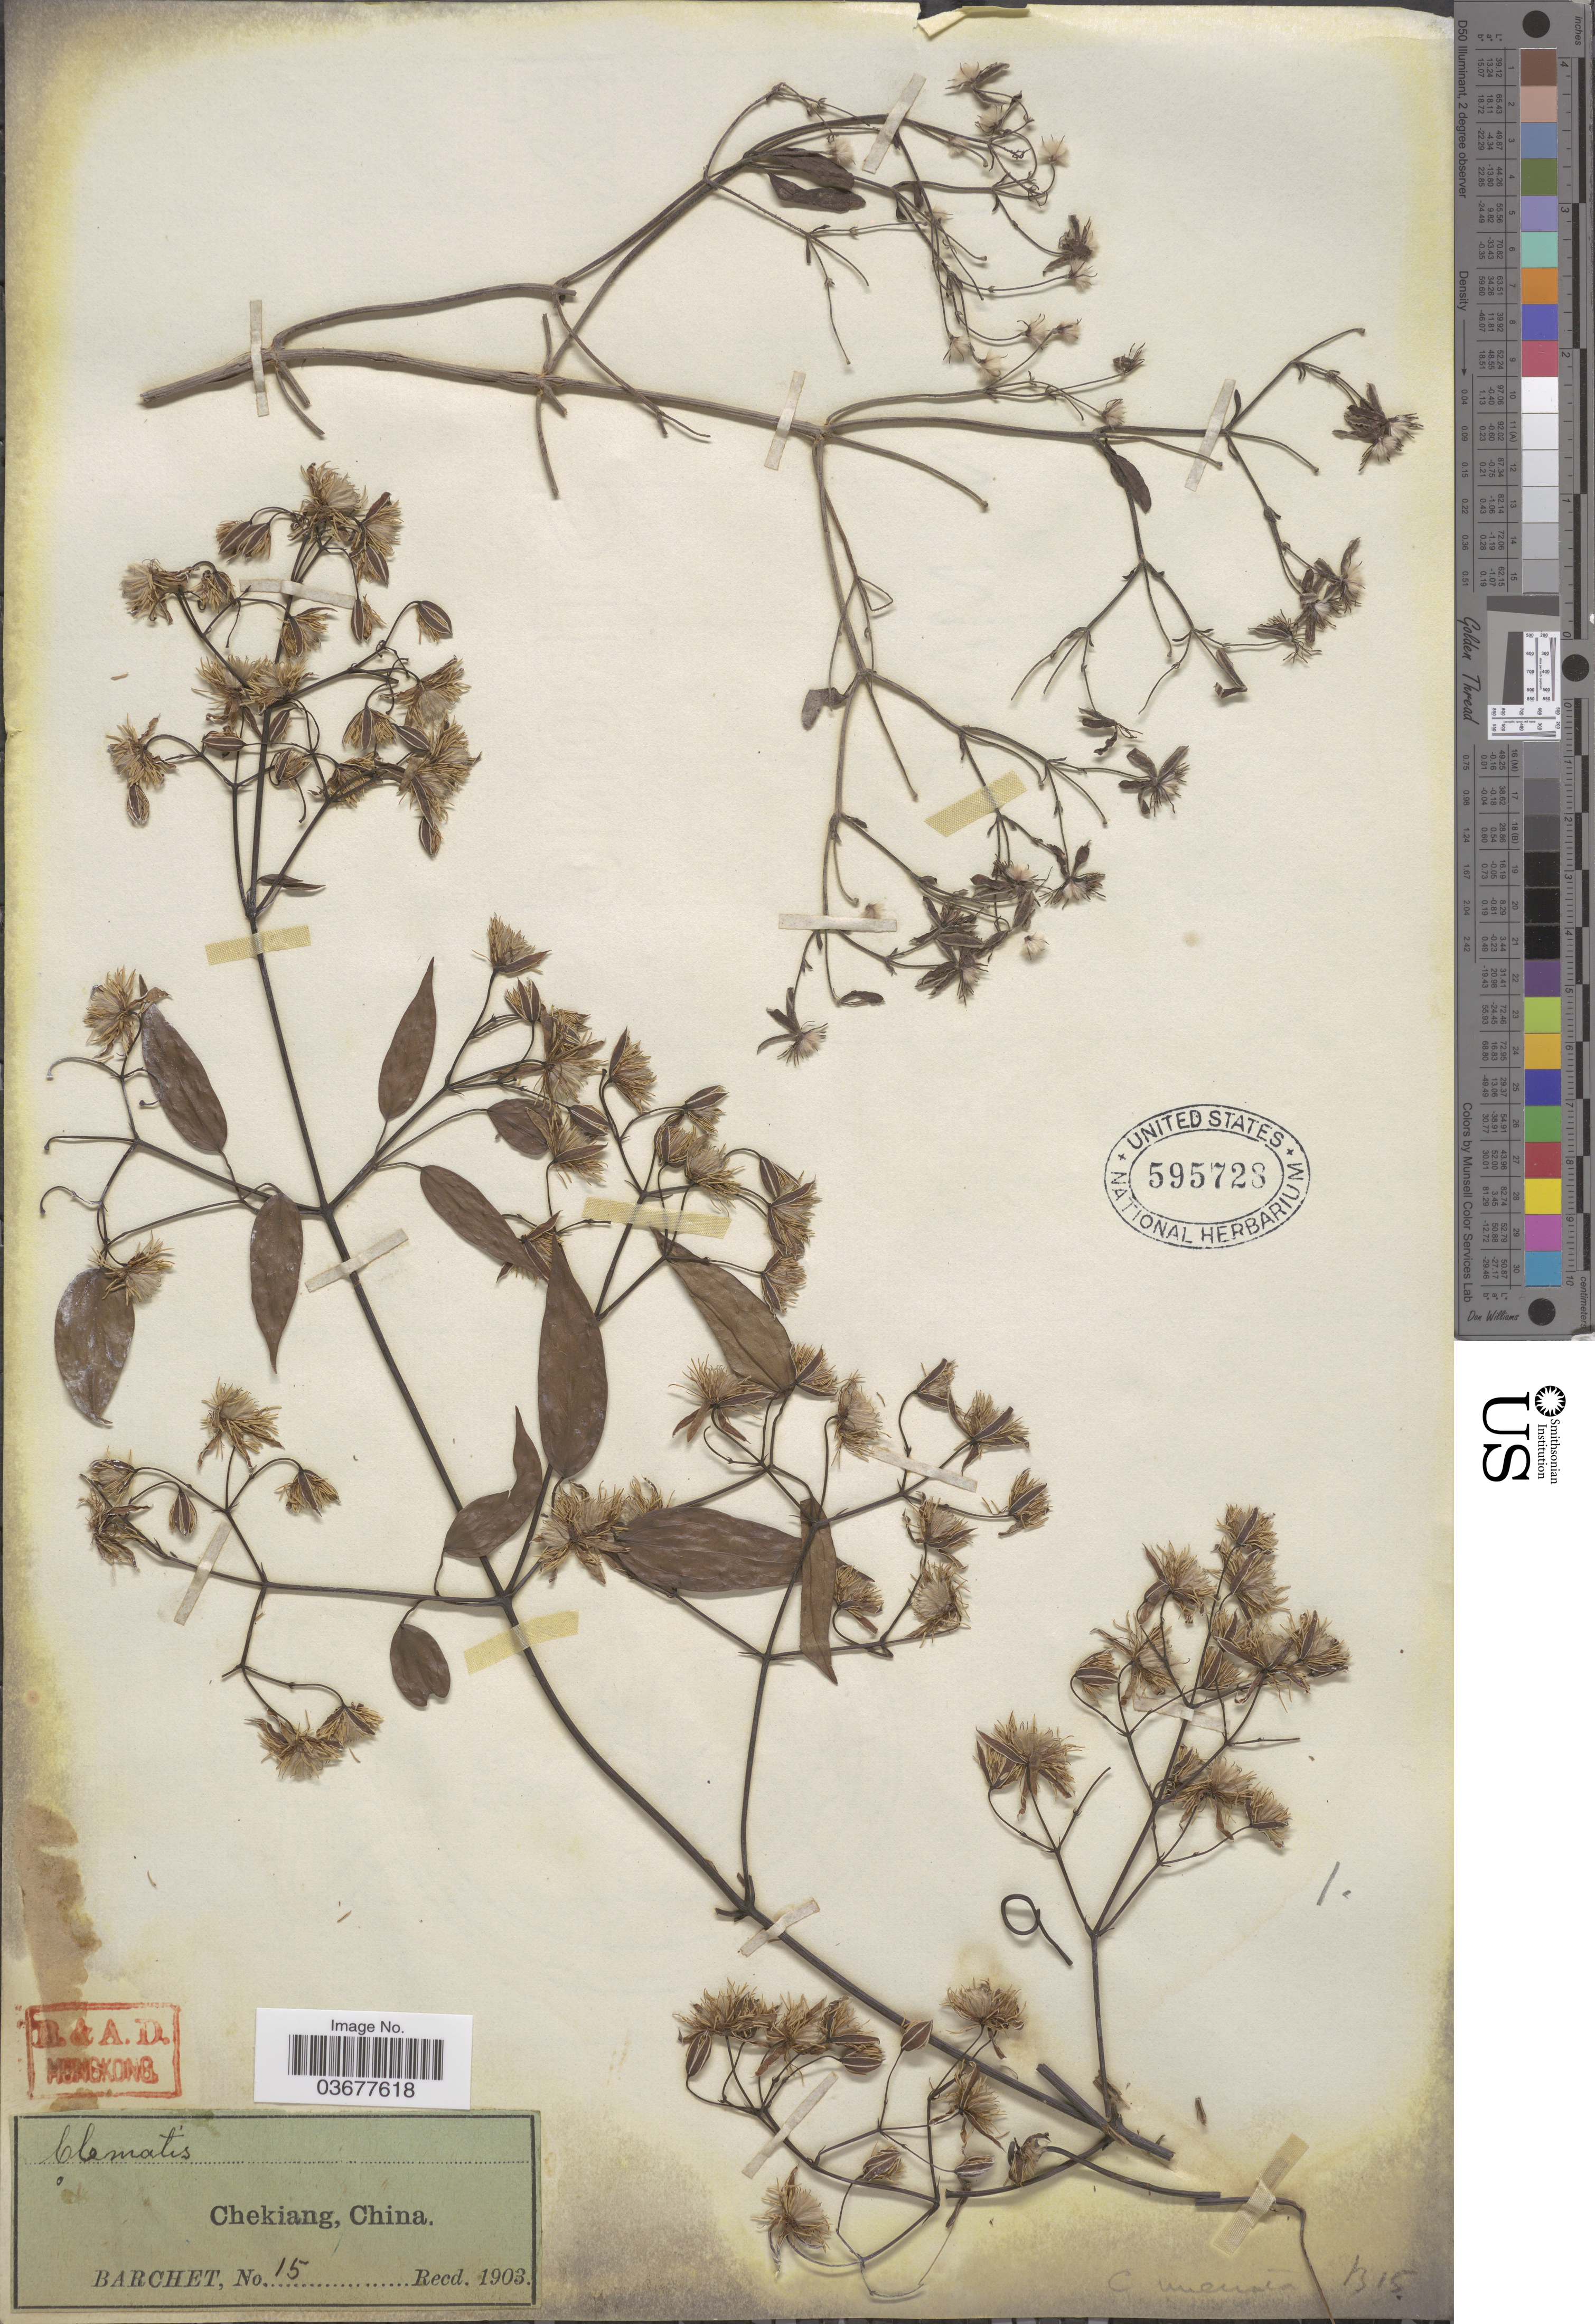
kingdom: Plantae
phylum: Tracheophyta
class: Magnoliopsida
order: Ranunculales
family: Ranunculaceae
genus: Clematis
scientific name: Clematis uncinata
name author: Champ. ex Benth.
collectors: Barchet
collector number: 15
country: China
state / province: Zhejiang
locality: Chekiang.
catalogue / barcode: US 595728